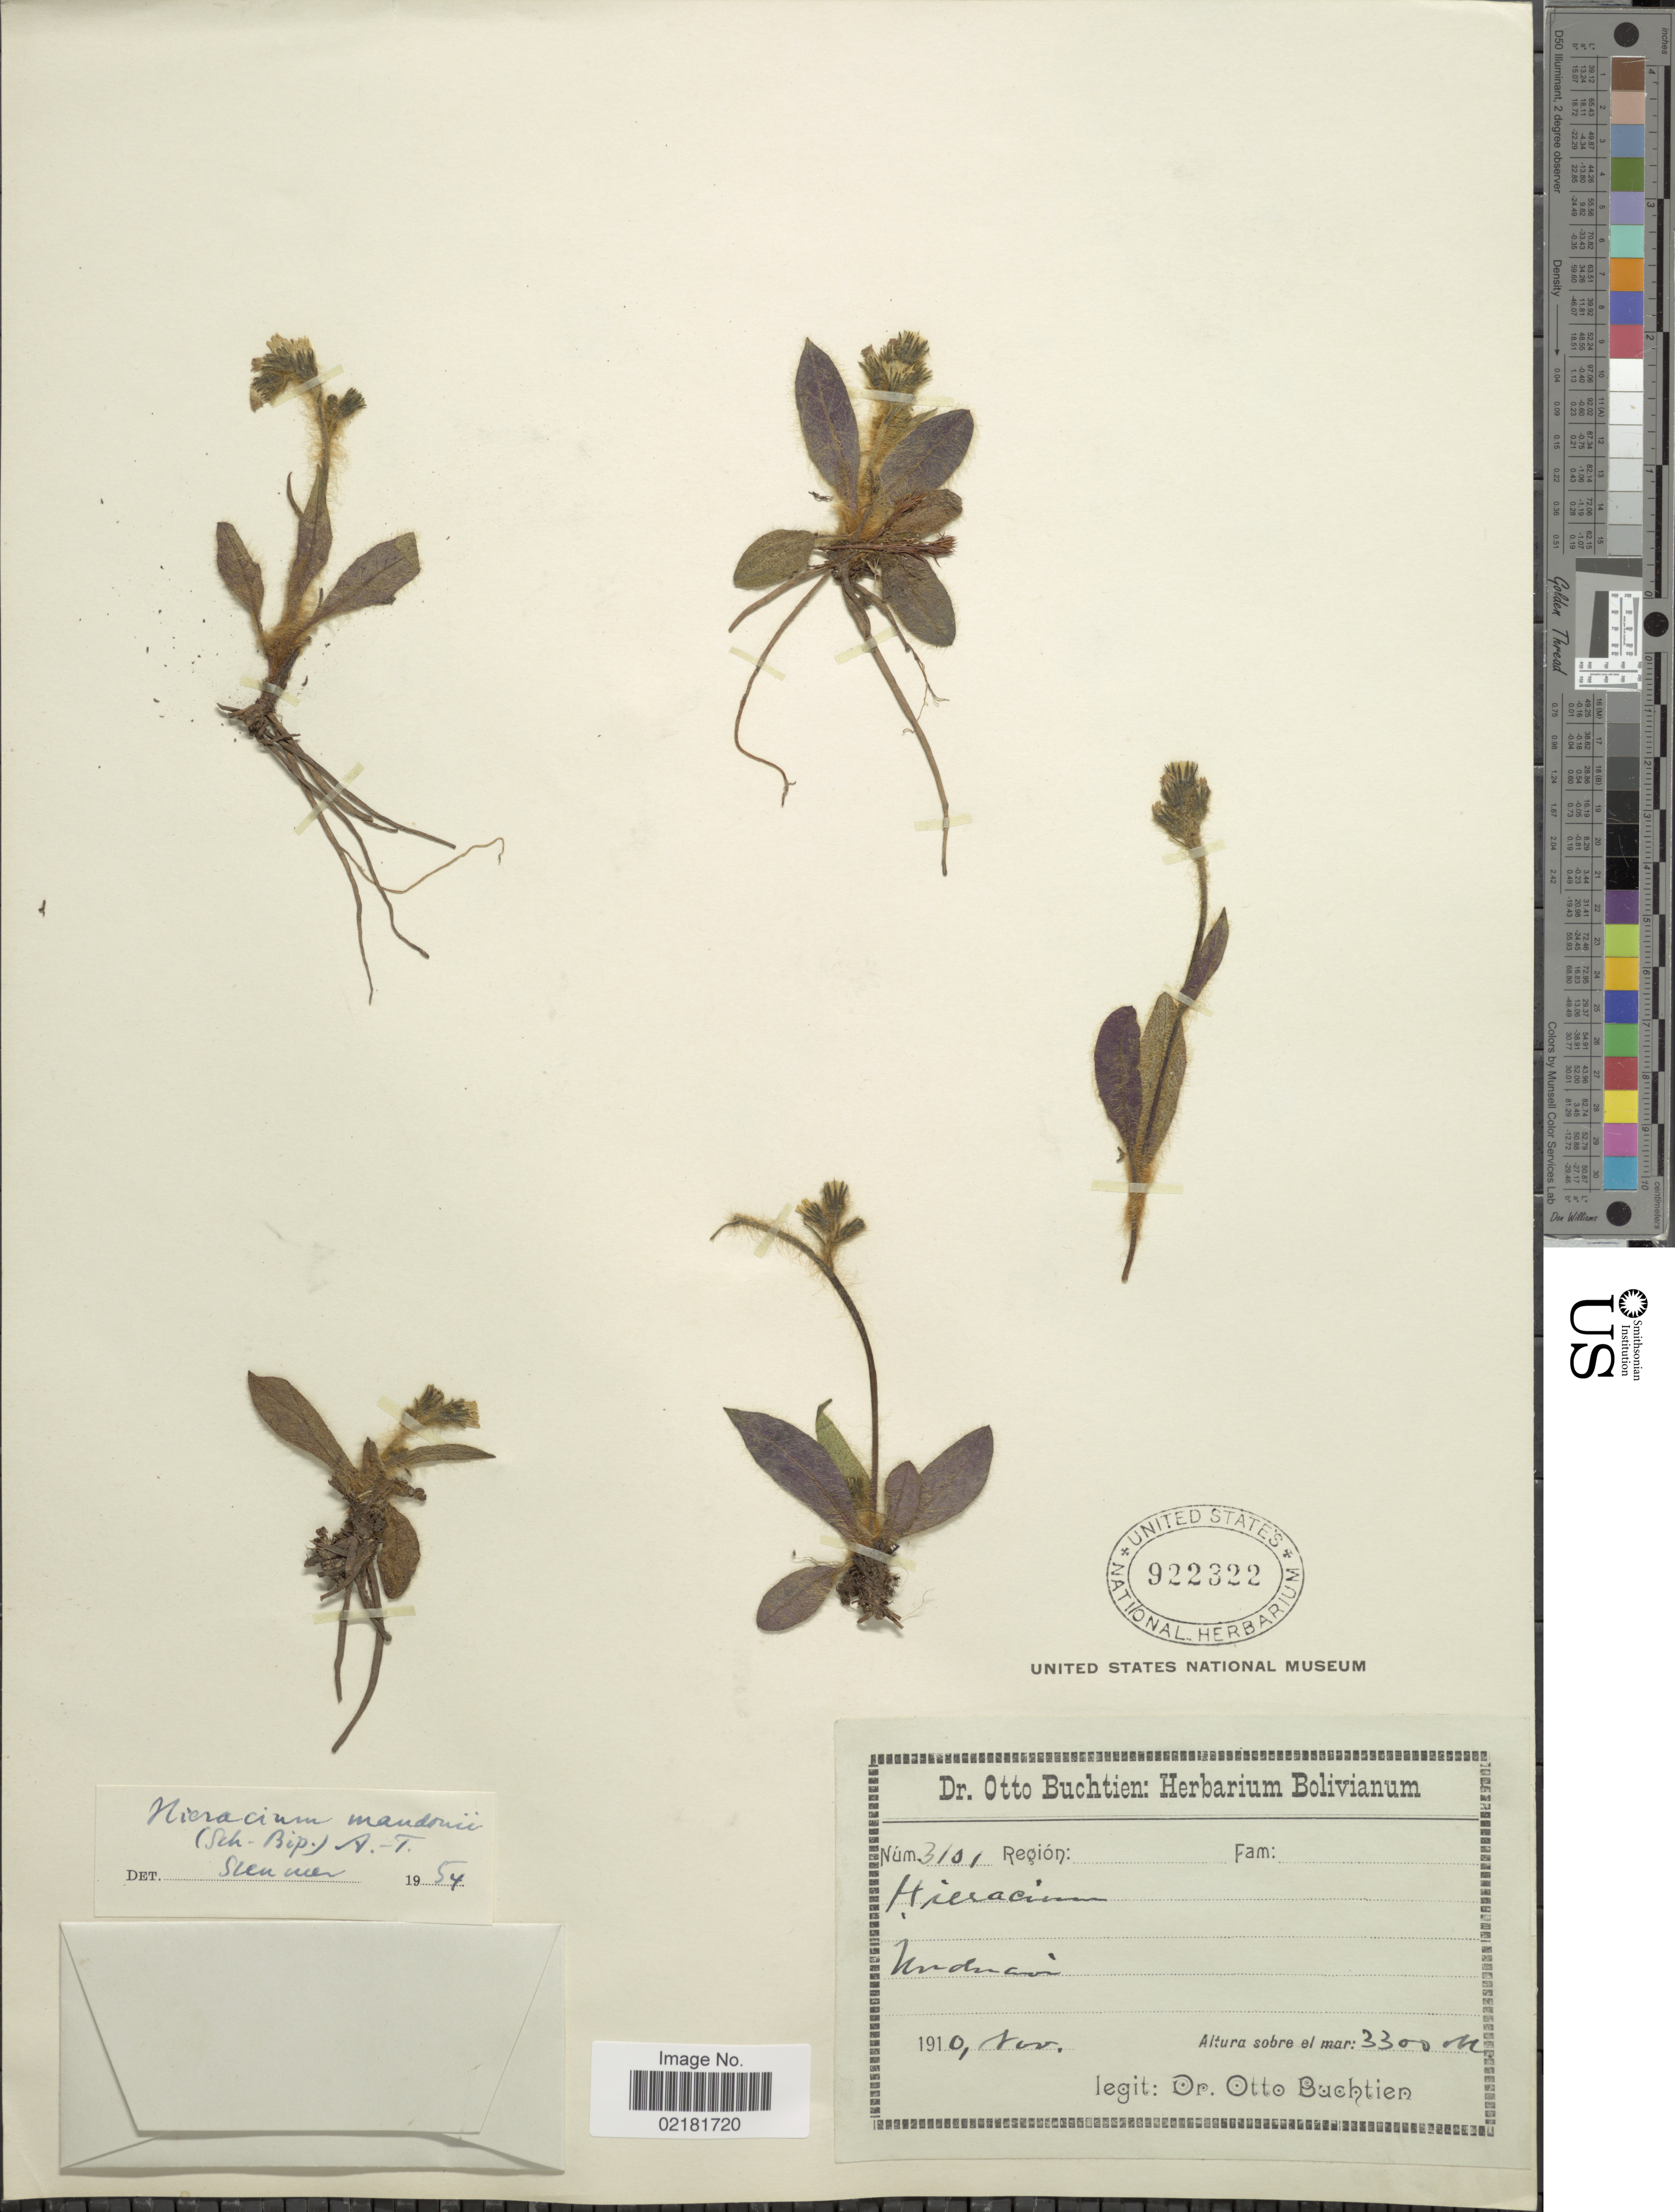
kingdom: Plantae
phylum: Tracheophyta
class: Magnoliopsida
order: Asterales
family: Asteraceae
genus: Hieracium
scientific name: Hieracium mandonii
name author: (Sch. Bip.) Arvet-Touvet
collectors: O. Buchtien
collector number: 3101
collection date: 1910-11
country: Bolivia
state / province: La Paz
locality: Unduavi.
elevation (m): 3300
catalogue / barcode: US 922322